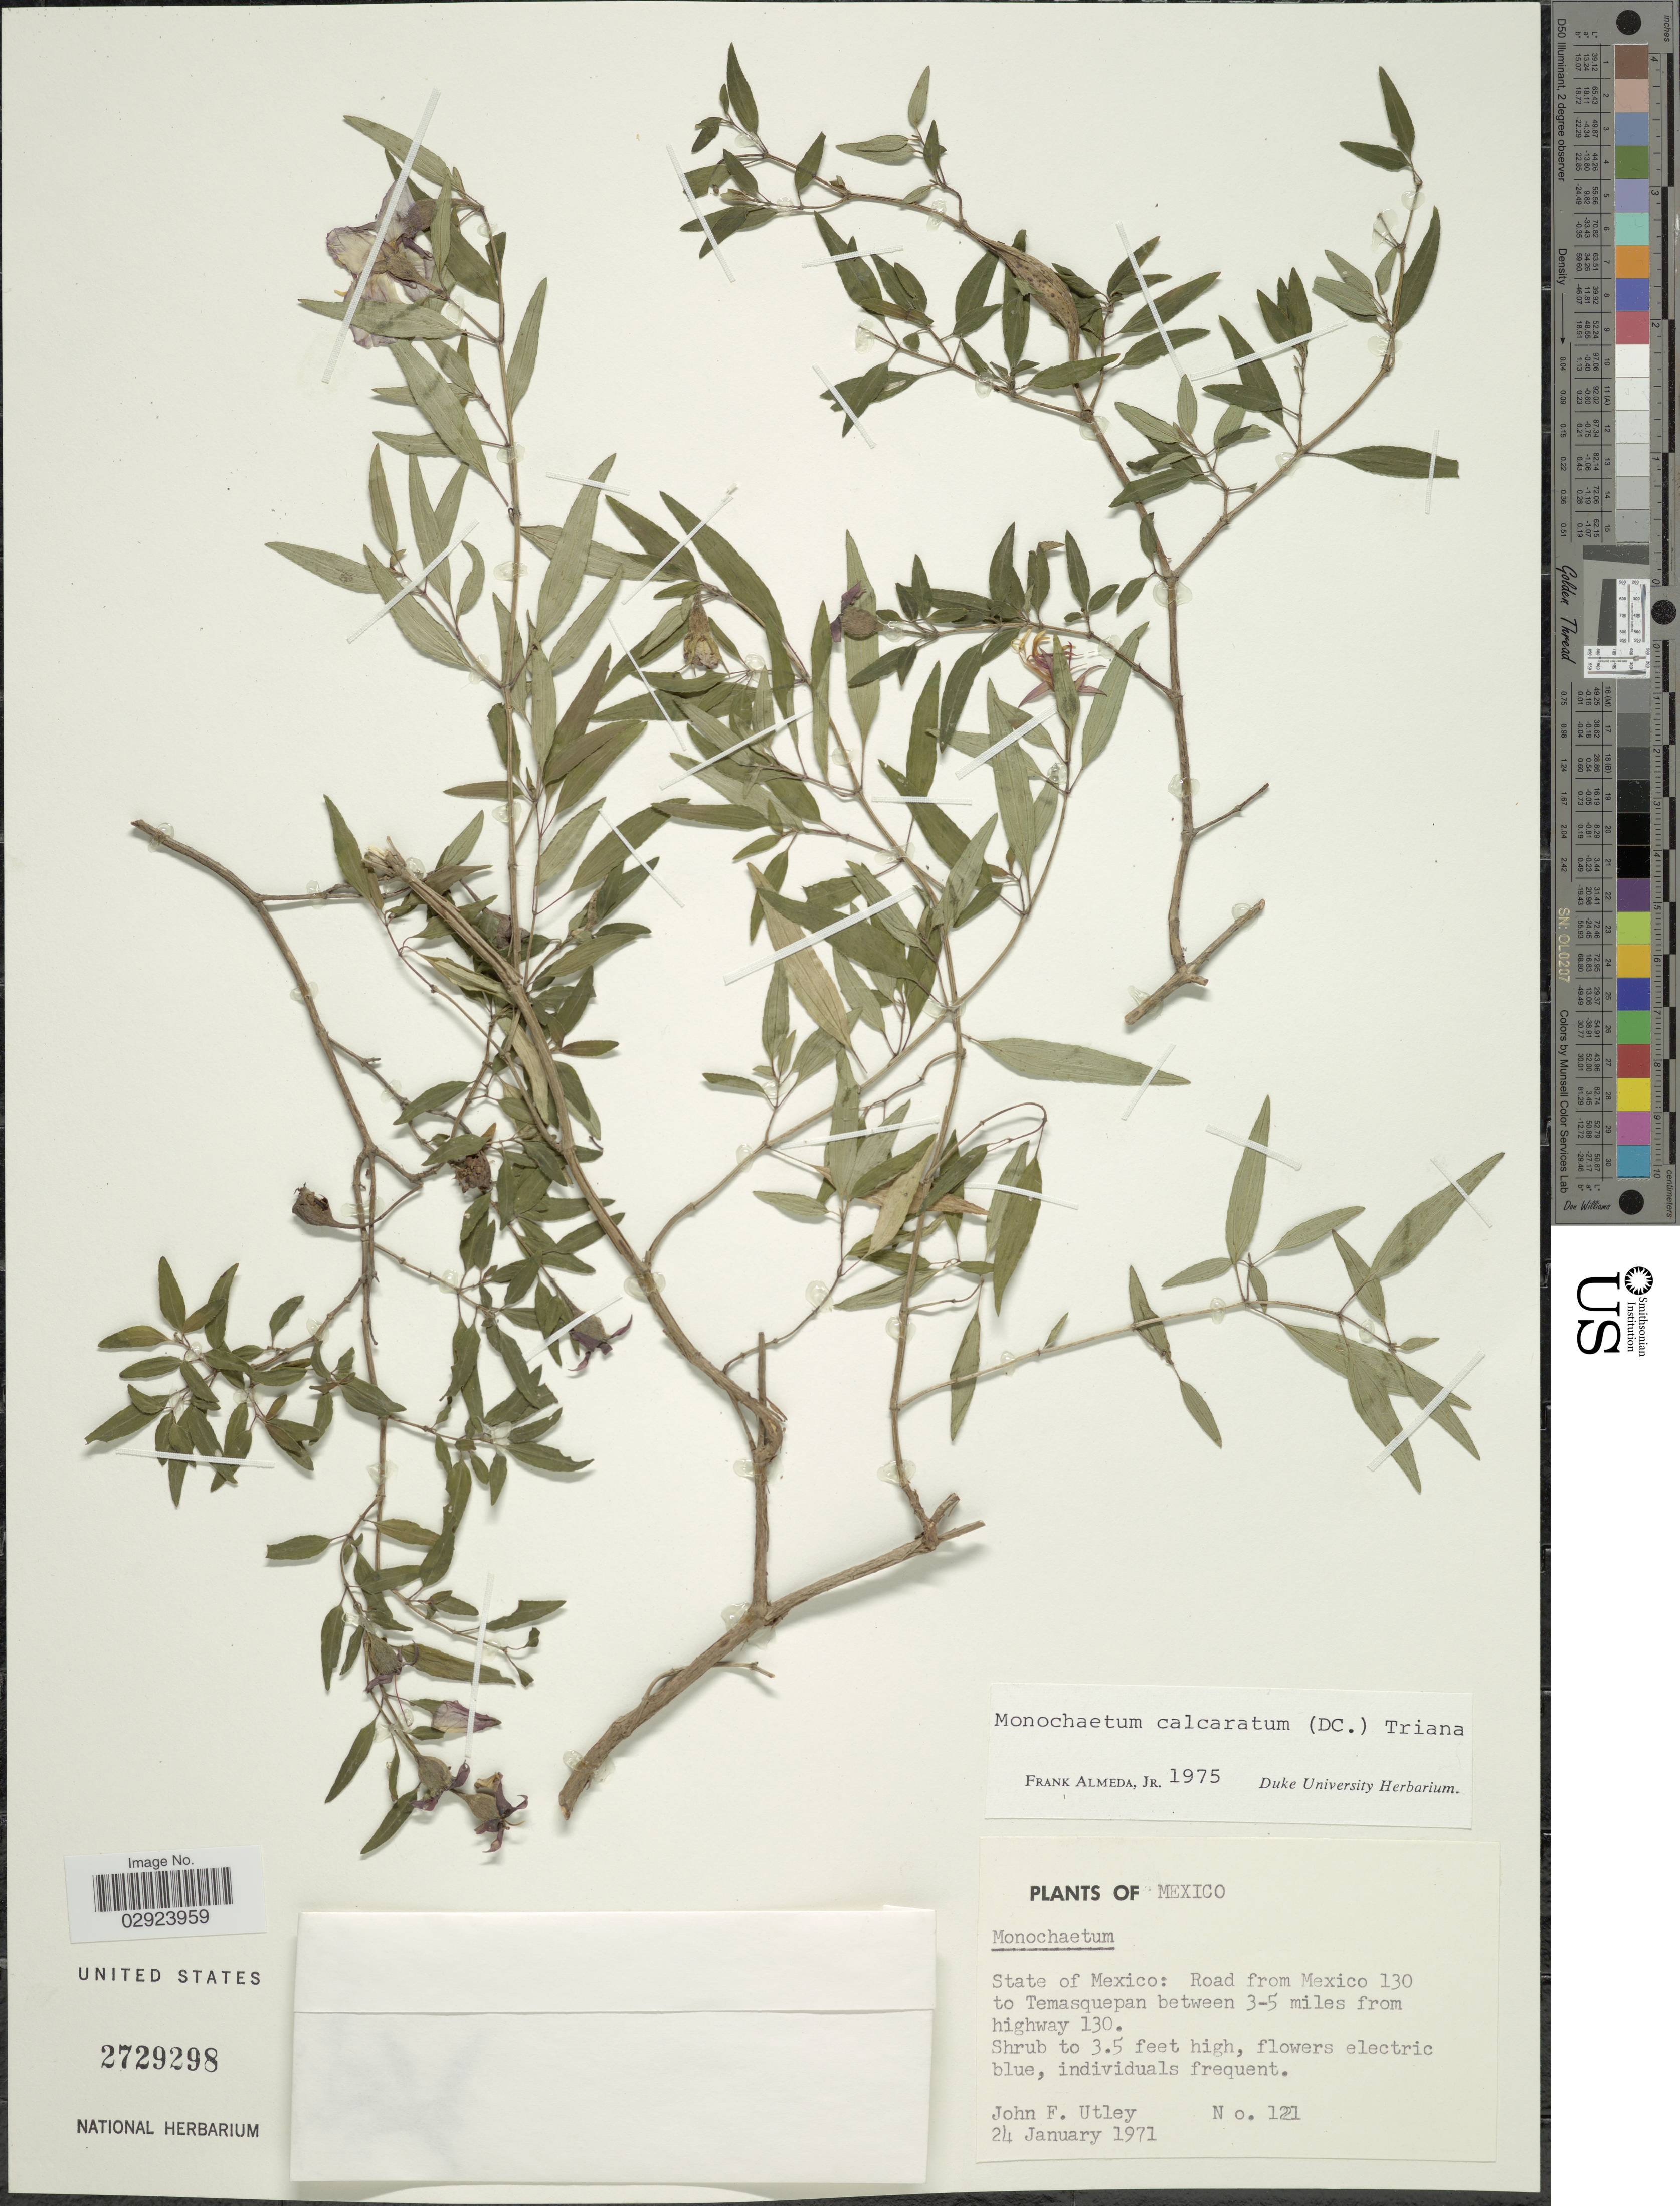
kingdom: Plantae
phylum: Tracheophyta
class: Magnoliopsida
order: Myrtales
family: Melastomataceae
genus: Monochaetum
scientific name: Monochaetum calcaratum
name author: (DC.) Triana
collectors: J. F. Utley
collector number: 121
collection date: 1971-01-24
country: Mexico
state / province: México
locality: Road from Mexico 130 to Temasquepan between 3-5 miles from highway 130.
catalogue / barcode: US 2729298